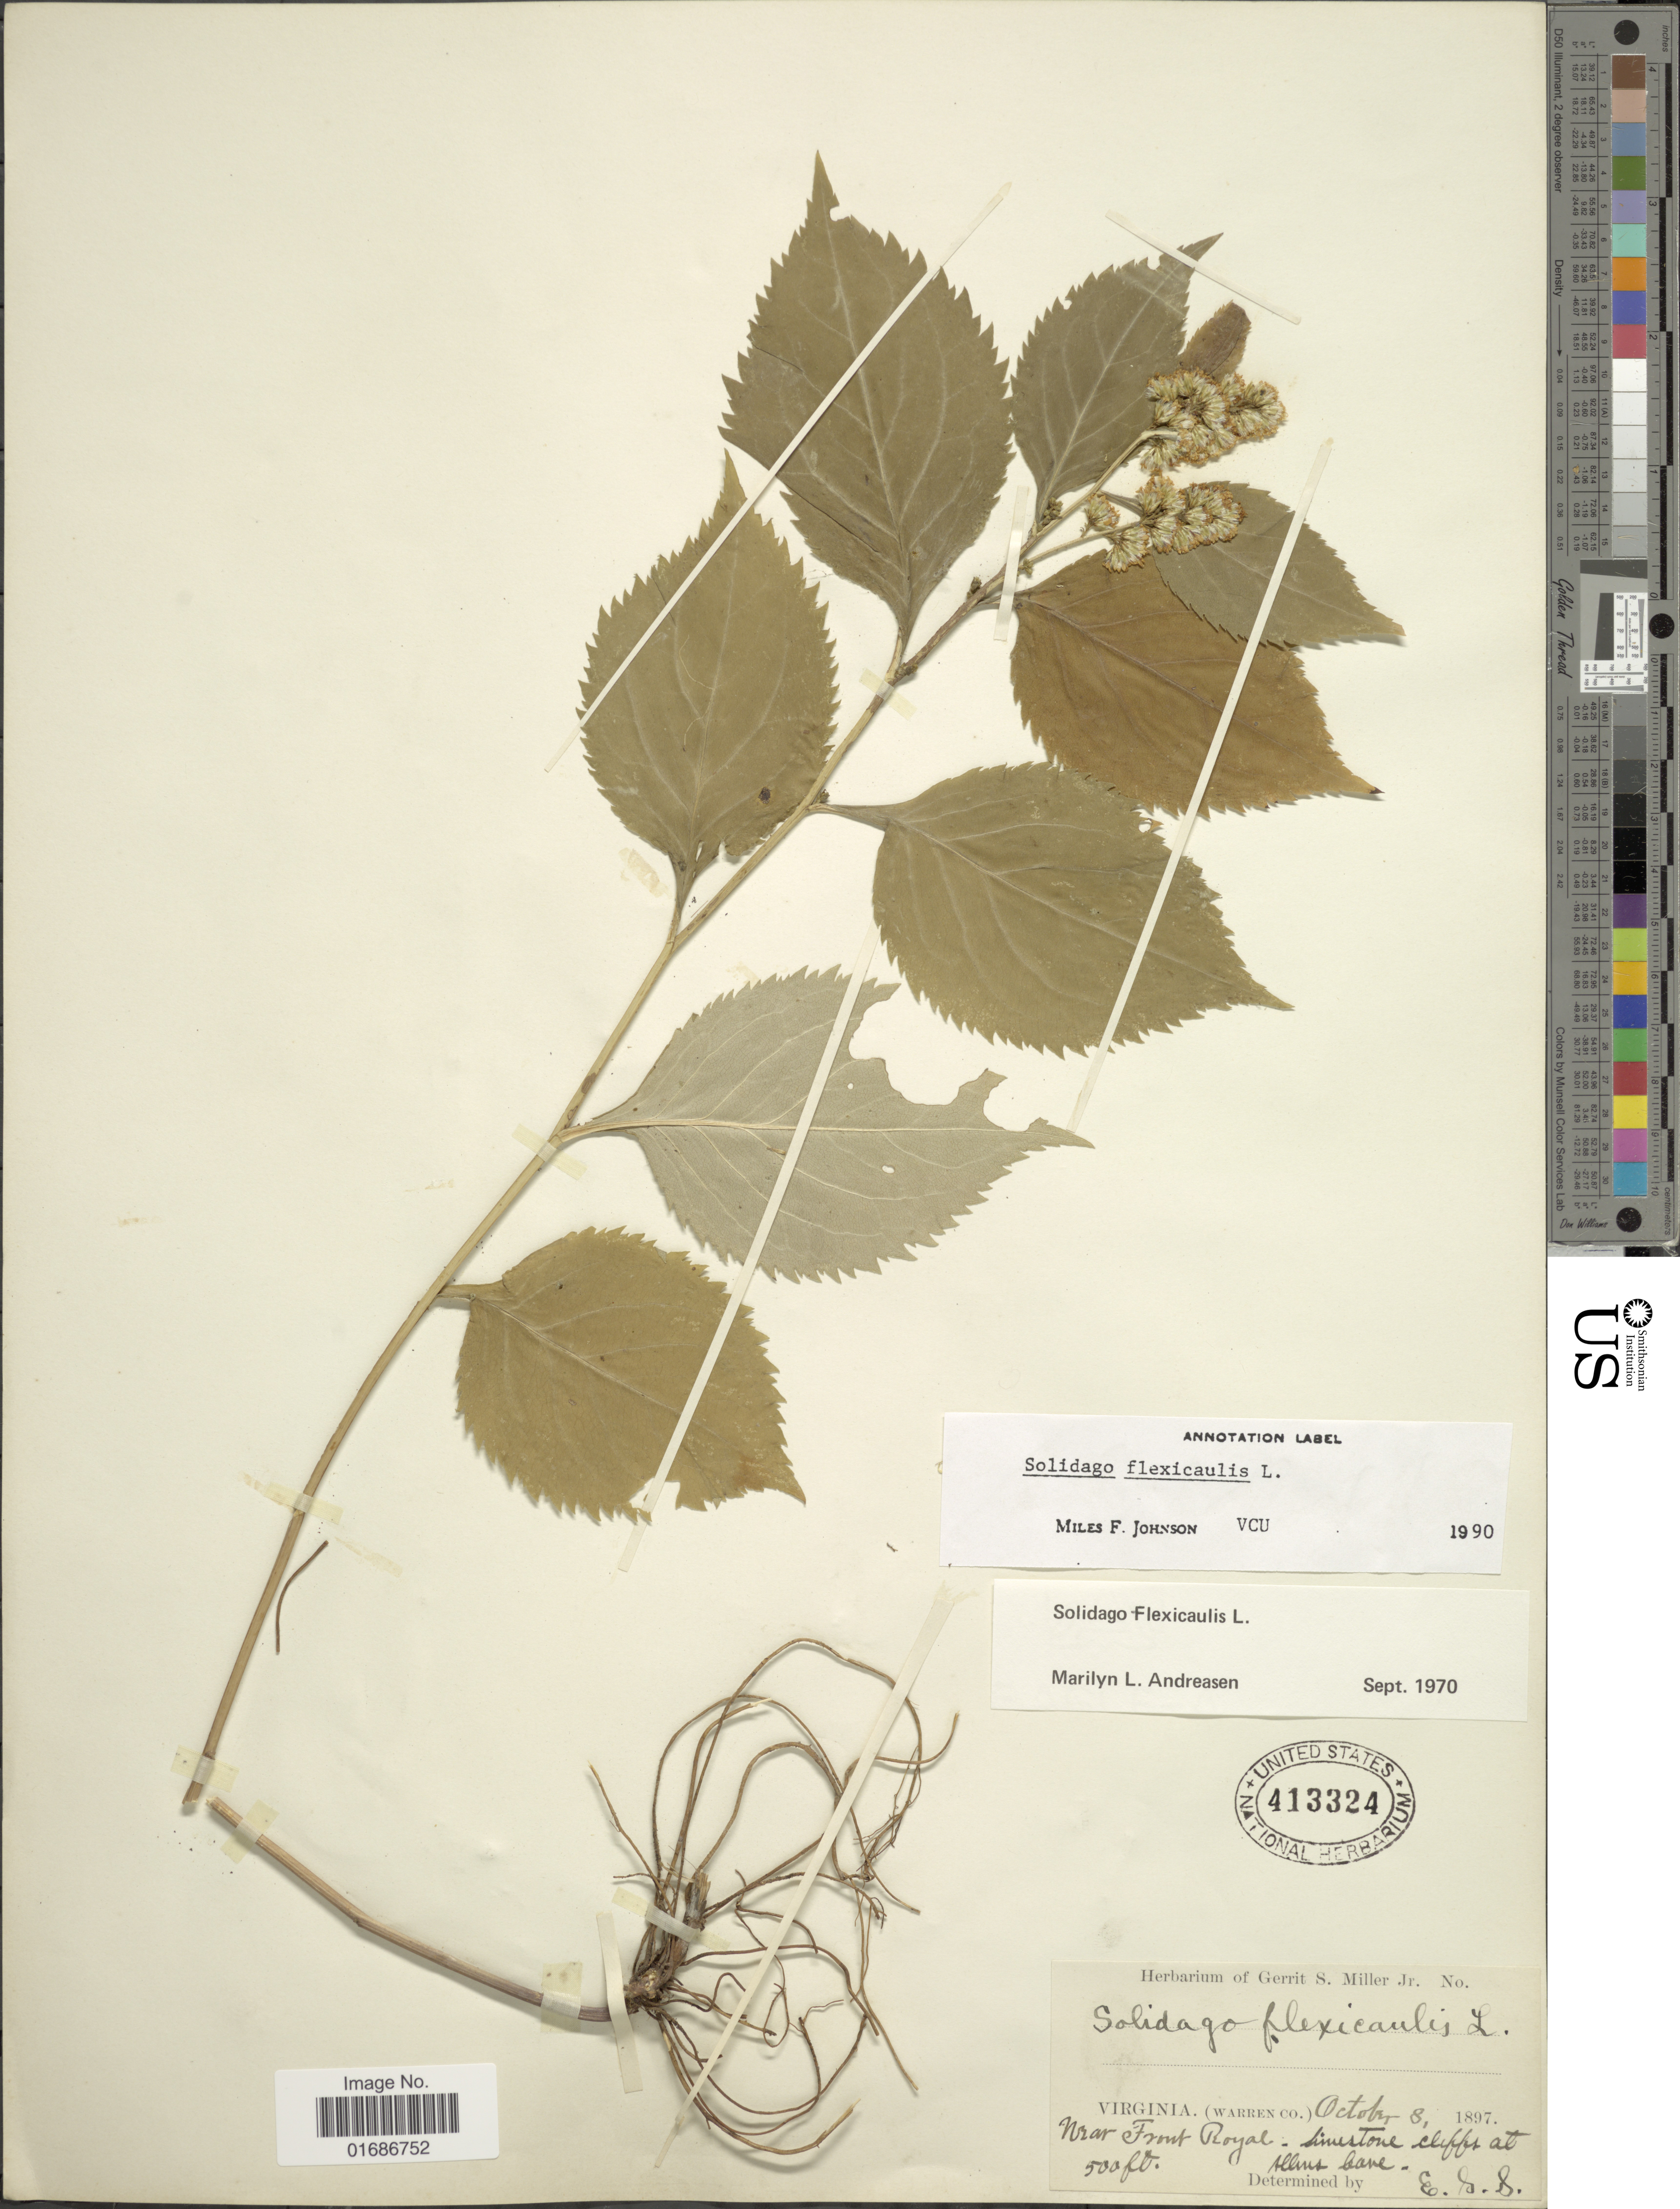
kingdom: Plantae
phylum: Tracheophyta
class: Magnoliopsida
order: Asterales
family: Asteraceae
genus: Solidago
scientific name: Solidago flexicaulis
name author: L.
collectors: G. S. Miller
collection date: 1897-10-08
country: United States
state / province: Virginia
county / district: Warren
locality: Virginia (Warren Co.), near Front Royal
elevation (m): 152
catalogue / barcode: US 413324